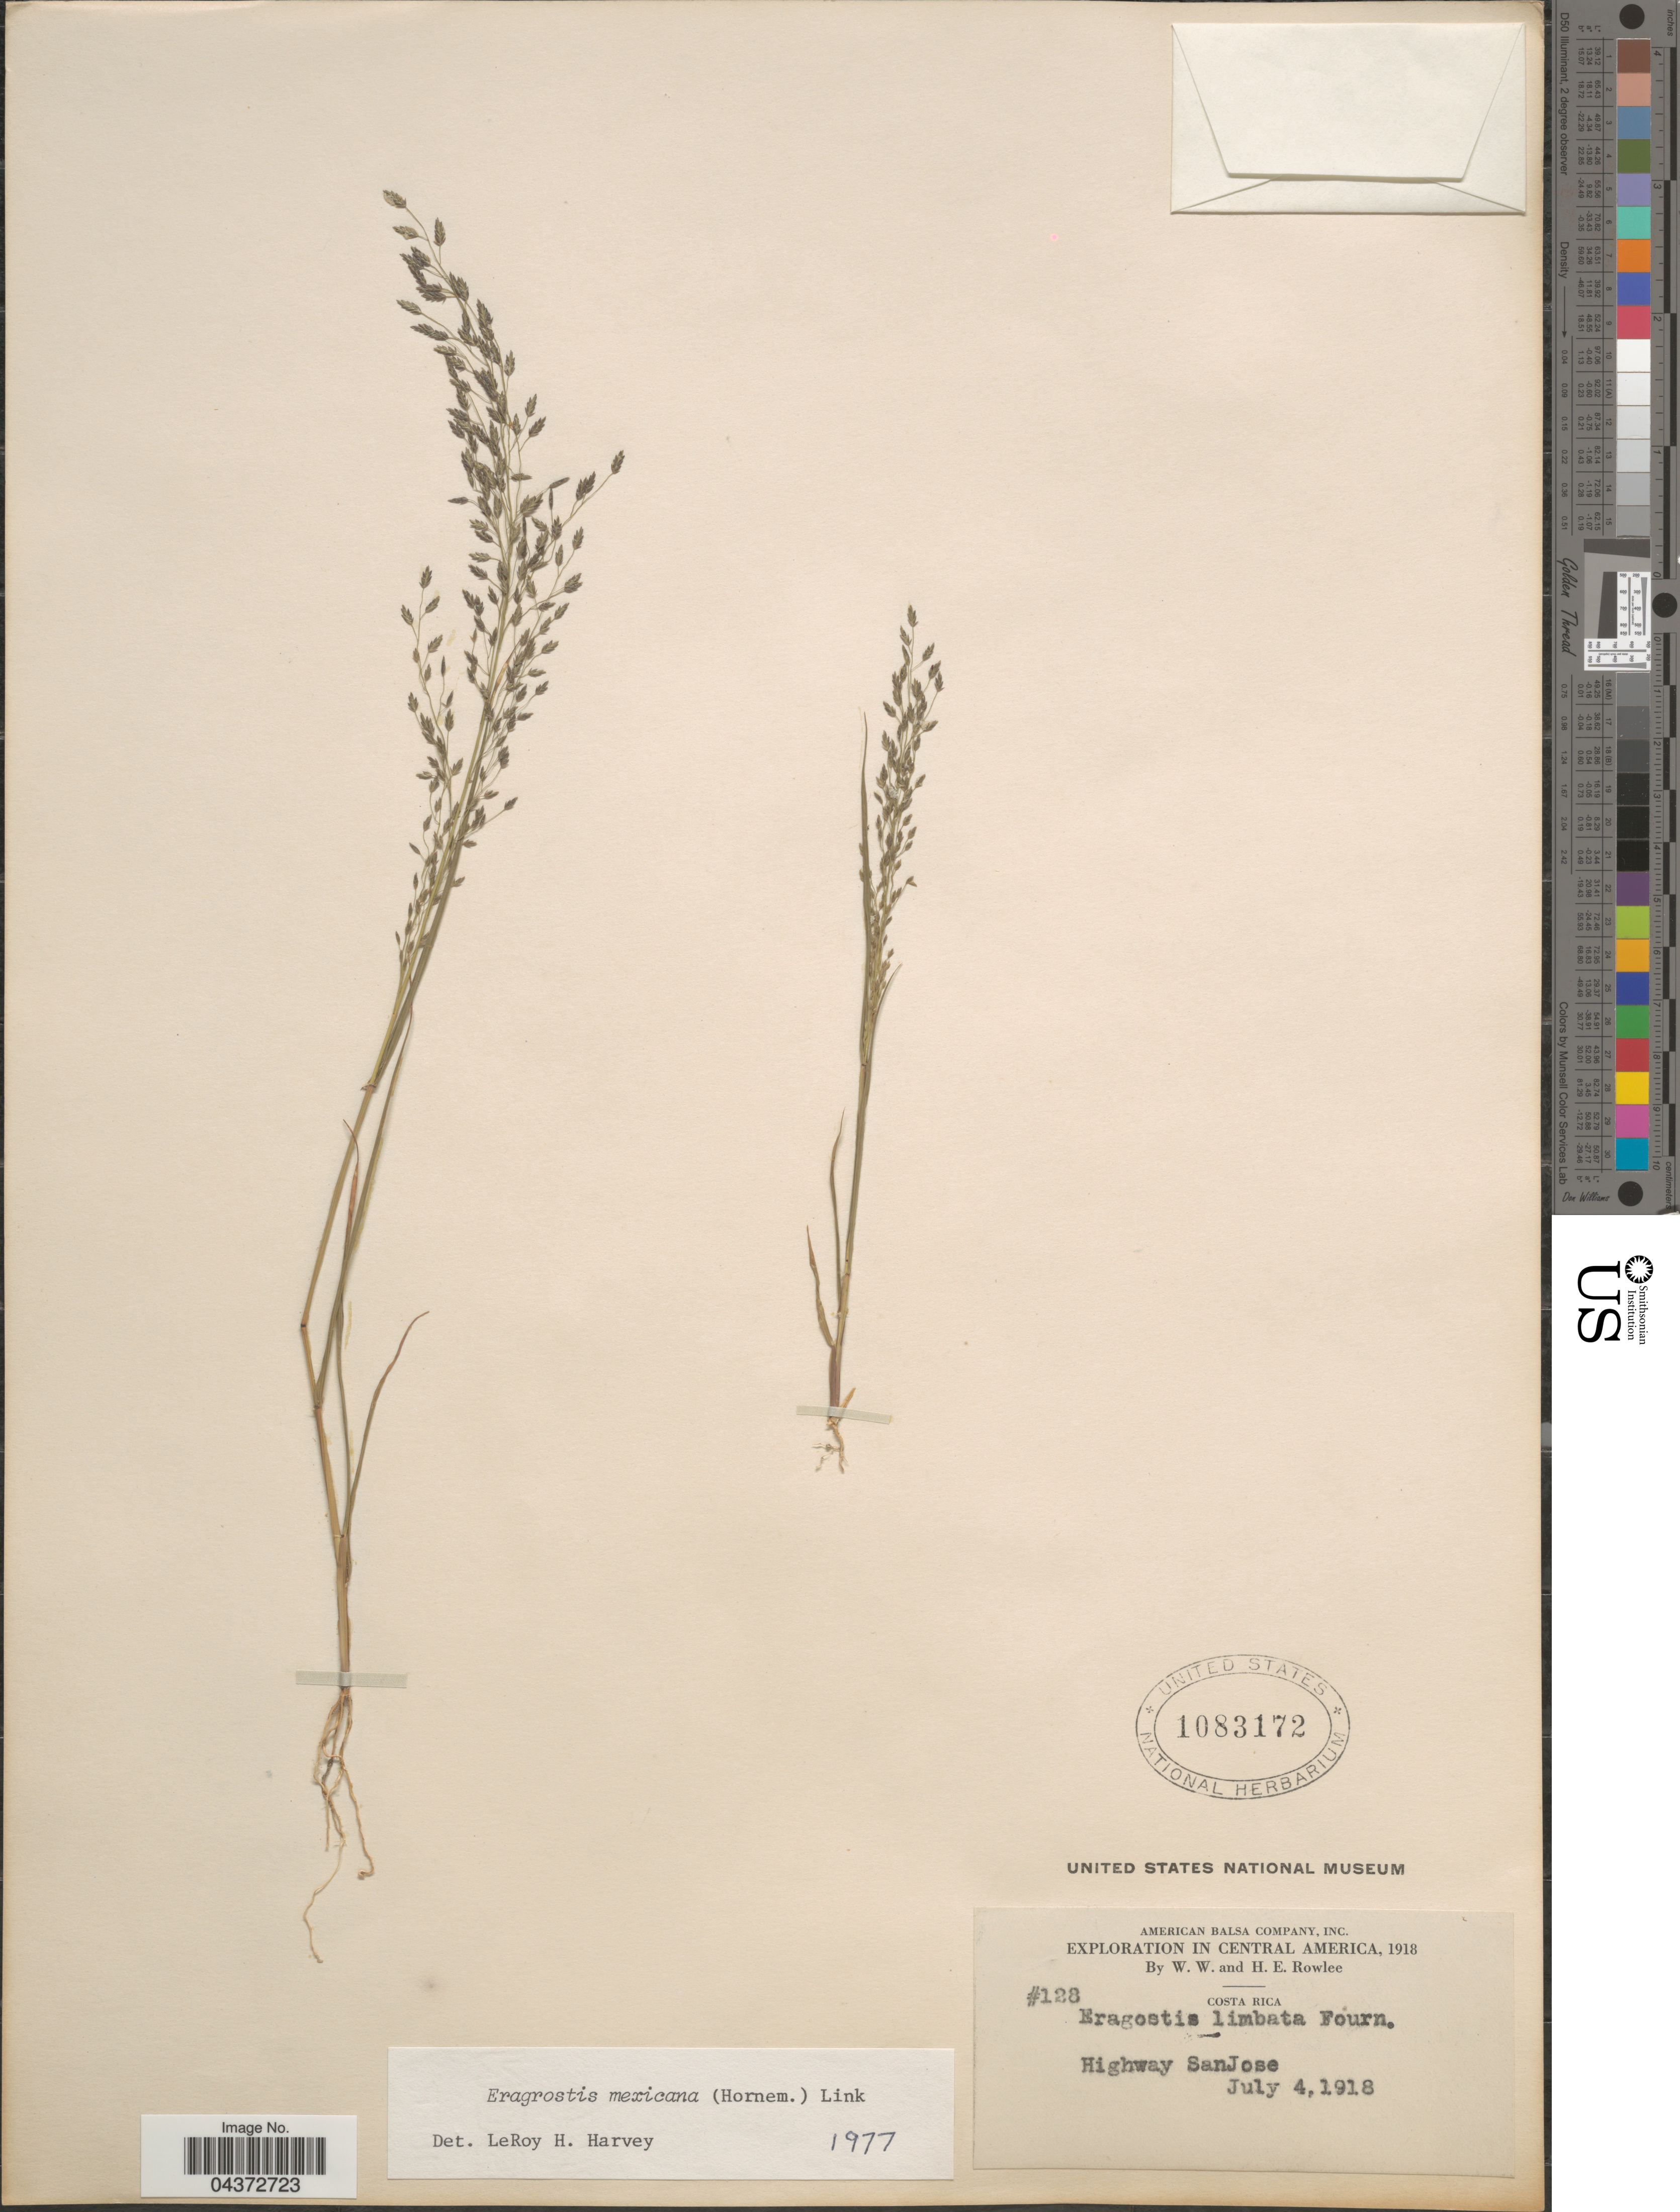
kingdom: Plantae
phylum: Tracheophyta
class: Liliopsida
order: Poales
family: Poaceae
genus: Eragrostis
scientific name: Eragrostis mexicana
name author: (Hornem.) Link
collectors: W. W. Rowlee & H. E. Rowlee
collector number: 128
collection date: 1918-07-04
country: Costa Rica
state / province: San José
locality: Exploration in Central America, 1918. Highway SanJose.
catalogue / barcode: US 1083172